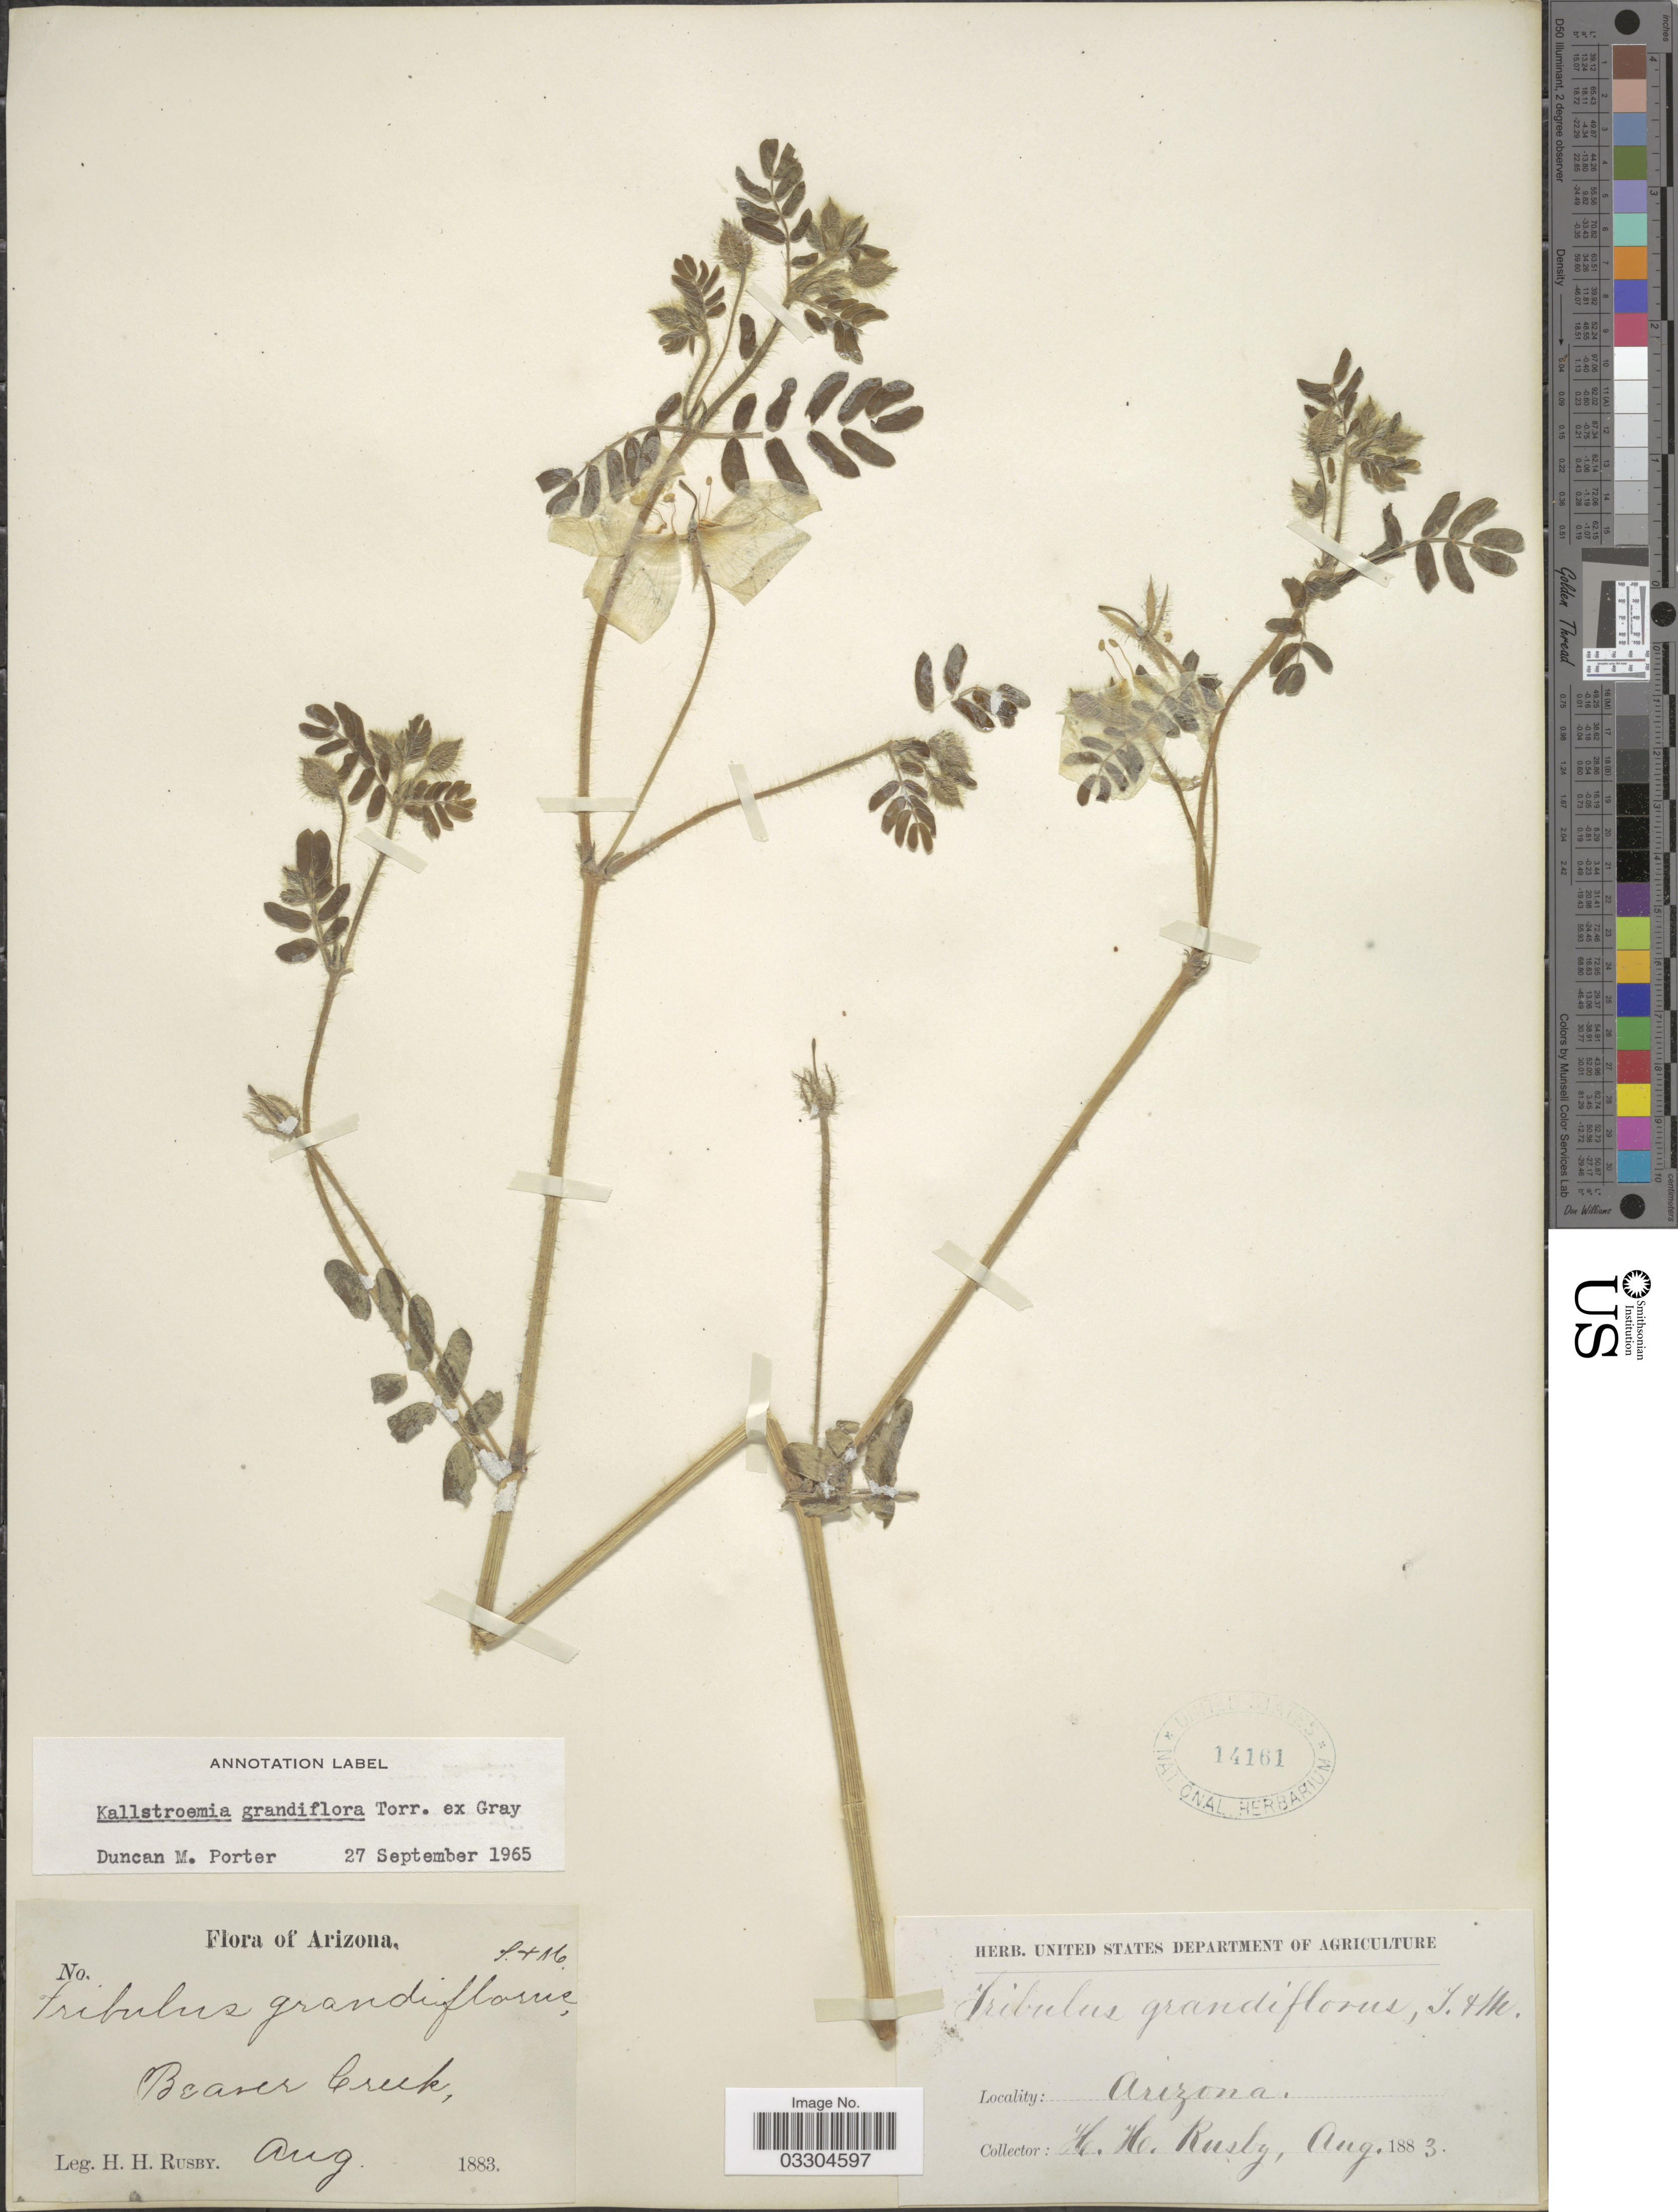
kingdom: Plantae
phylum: Tracheophyta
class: Magnoliopsida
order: Zygophyllales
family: Zygophyllaceae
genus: Kallstroemia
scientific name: Kallstroemia grandiflora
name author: Torr. ex A. Gray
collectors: H. H. Rusby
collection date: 1883-08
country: United States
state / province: Arizona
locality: Beaver Creek.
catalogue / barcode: US 14161